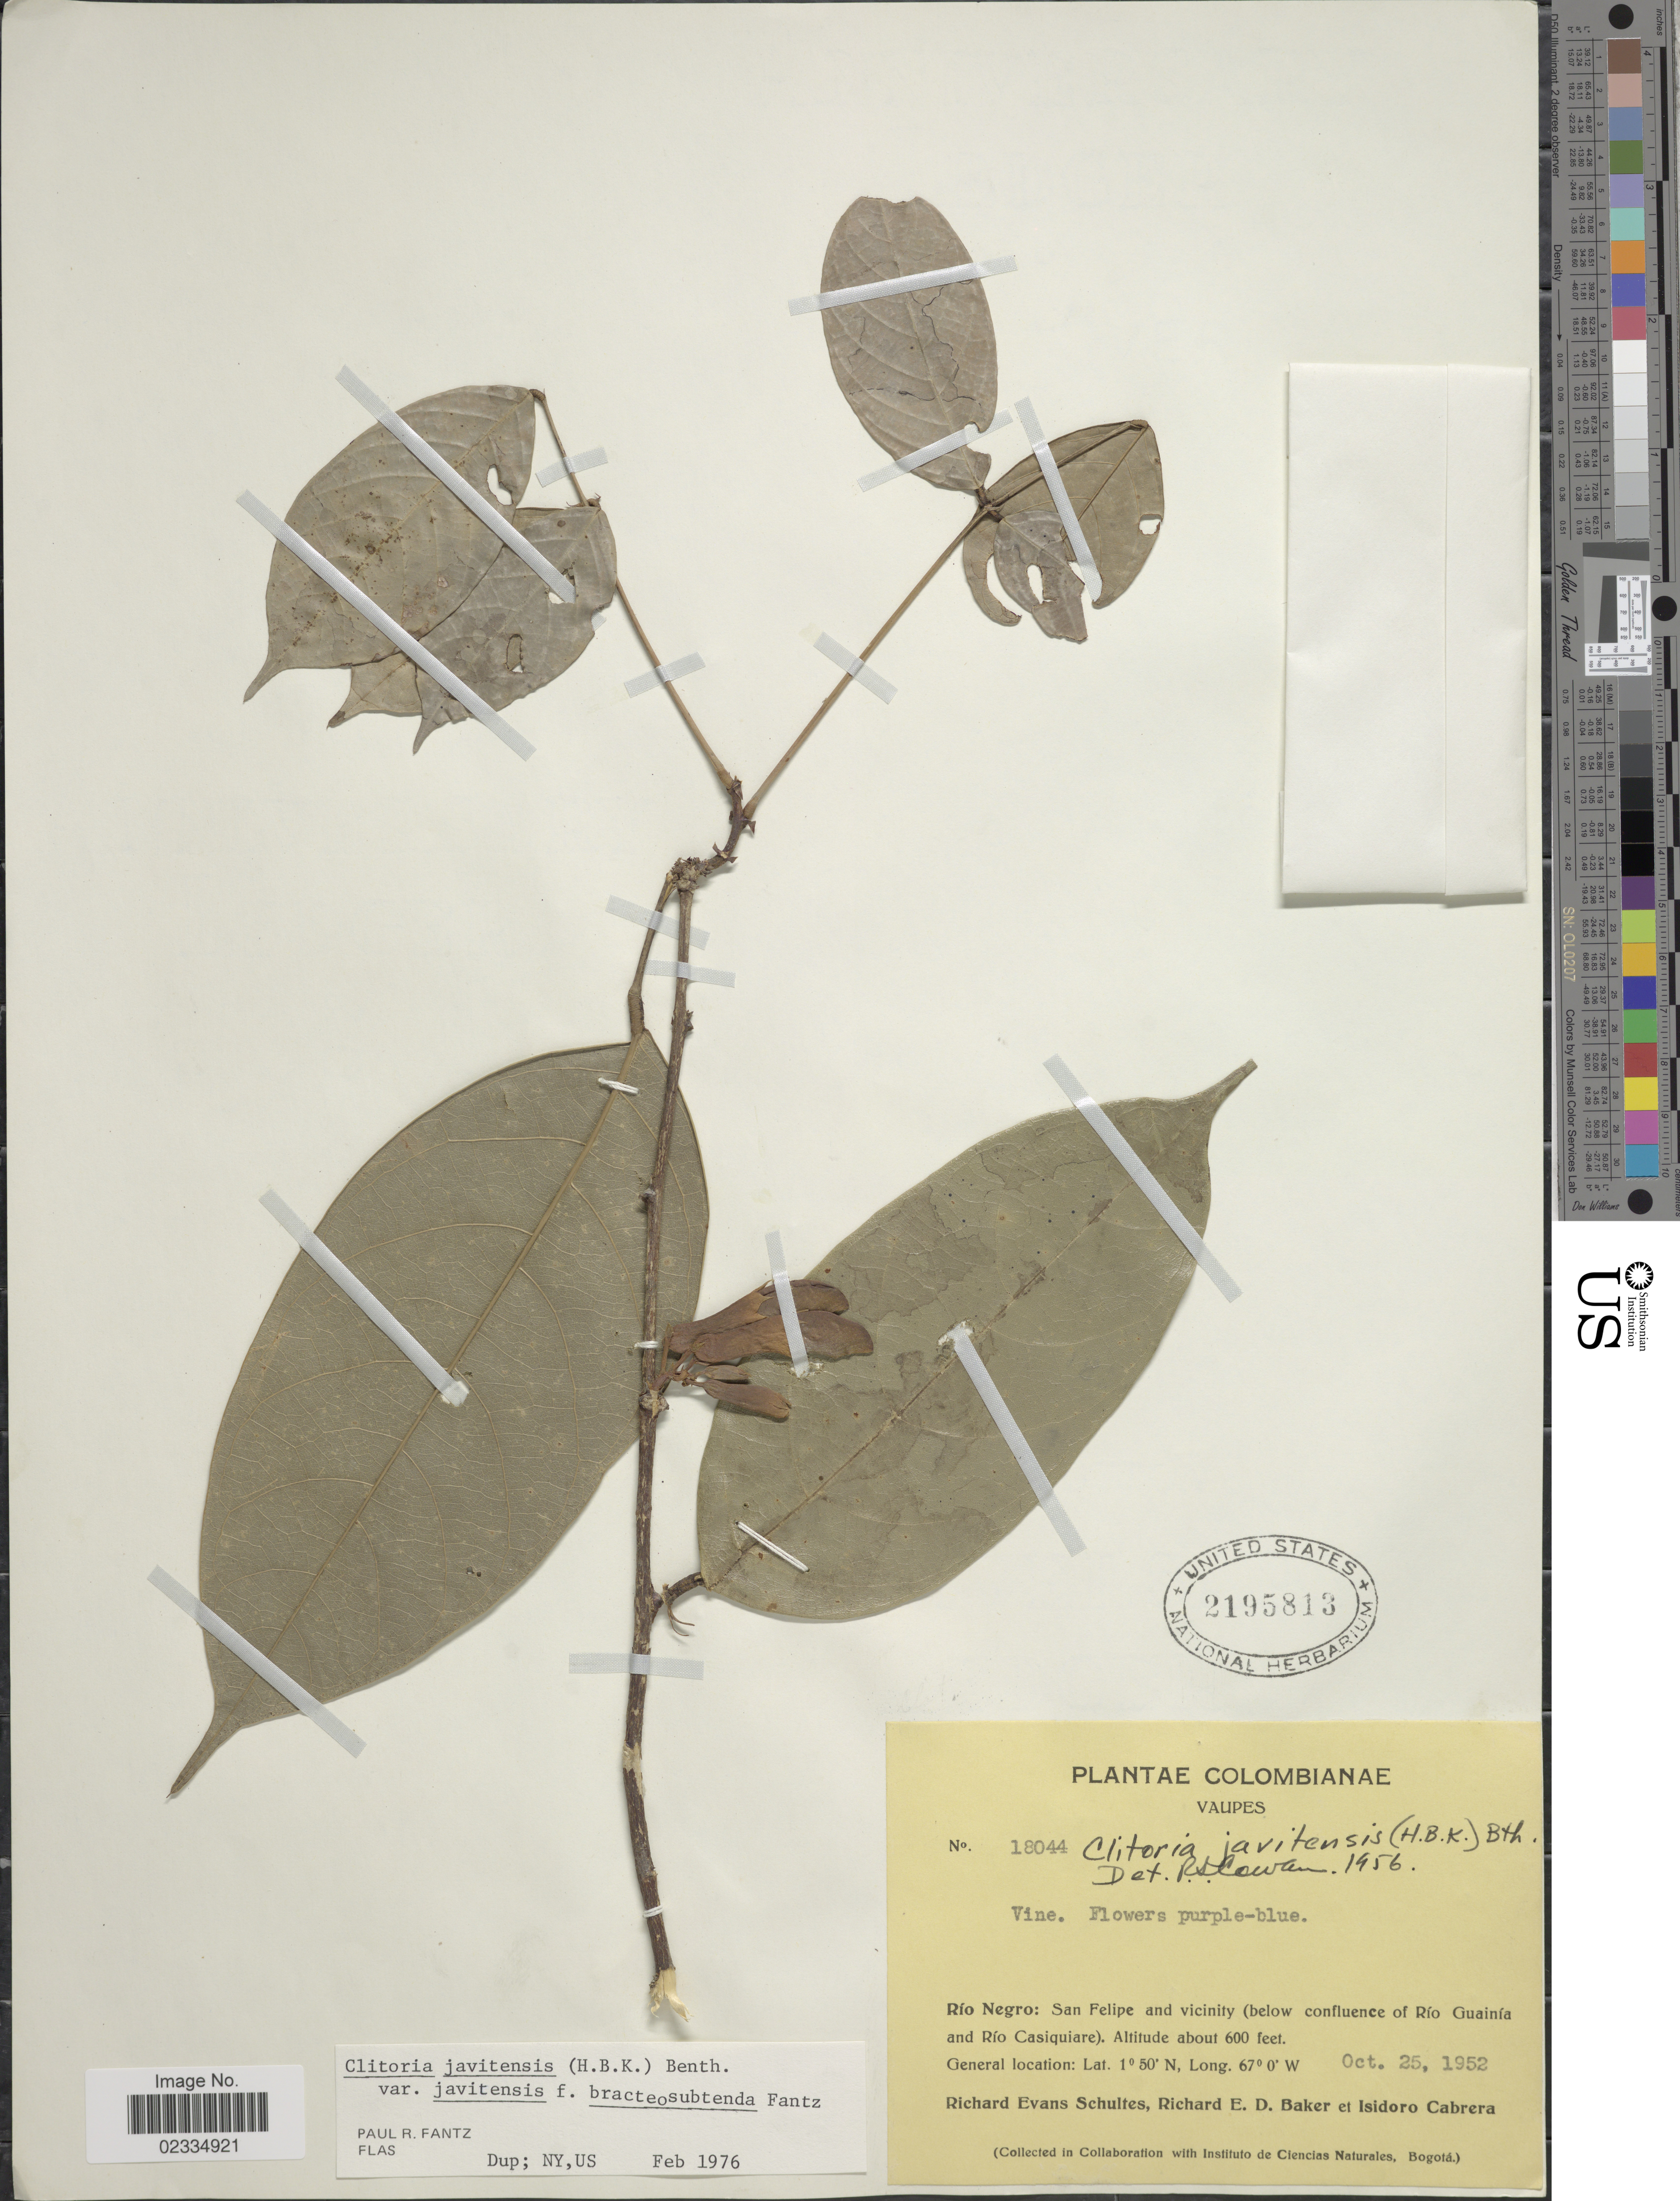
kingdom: Plantae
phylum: Tracheophyta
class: Magnoliopsida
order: Fabales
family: Fabaceae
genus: Clitoria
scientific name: Clitoria javitensis f. bracteosubtenda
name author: Fantz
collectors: R. E. Schultes, R. E. D. Baker & I. Cabrera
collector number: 18044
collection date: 1952-10-25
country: Colombia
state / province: Vaupés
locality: Rio Negro: San Felipe and vicinity (below confluence of Rio Guainia and Rio Casiquiare)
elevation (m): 183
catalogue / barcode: US 2195813